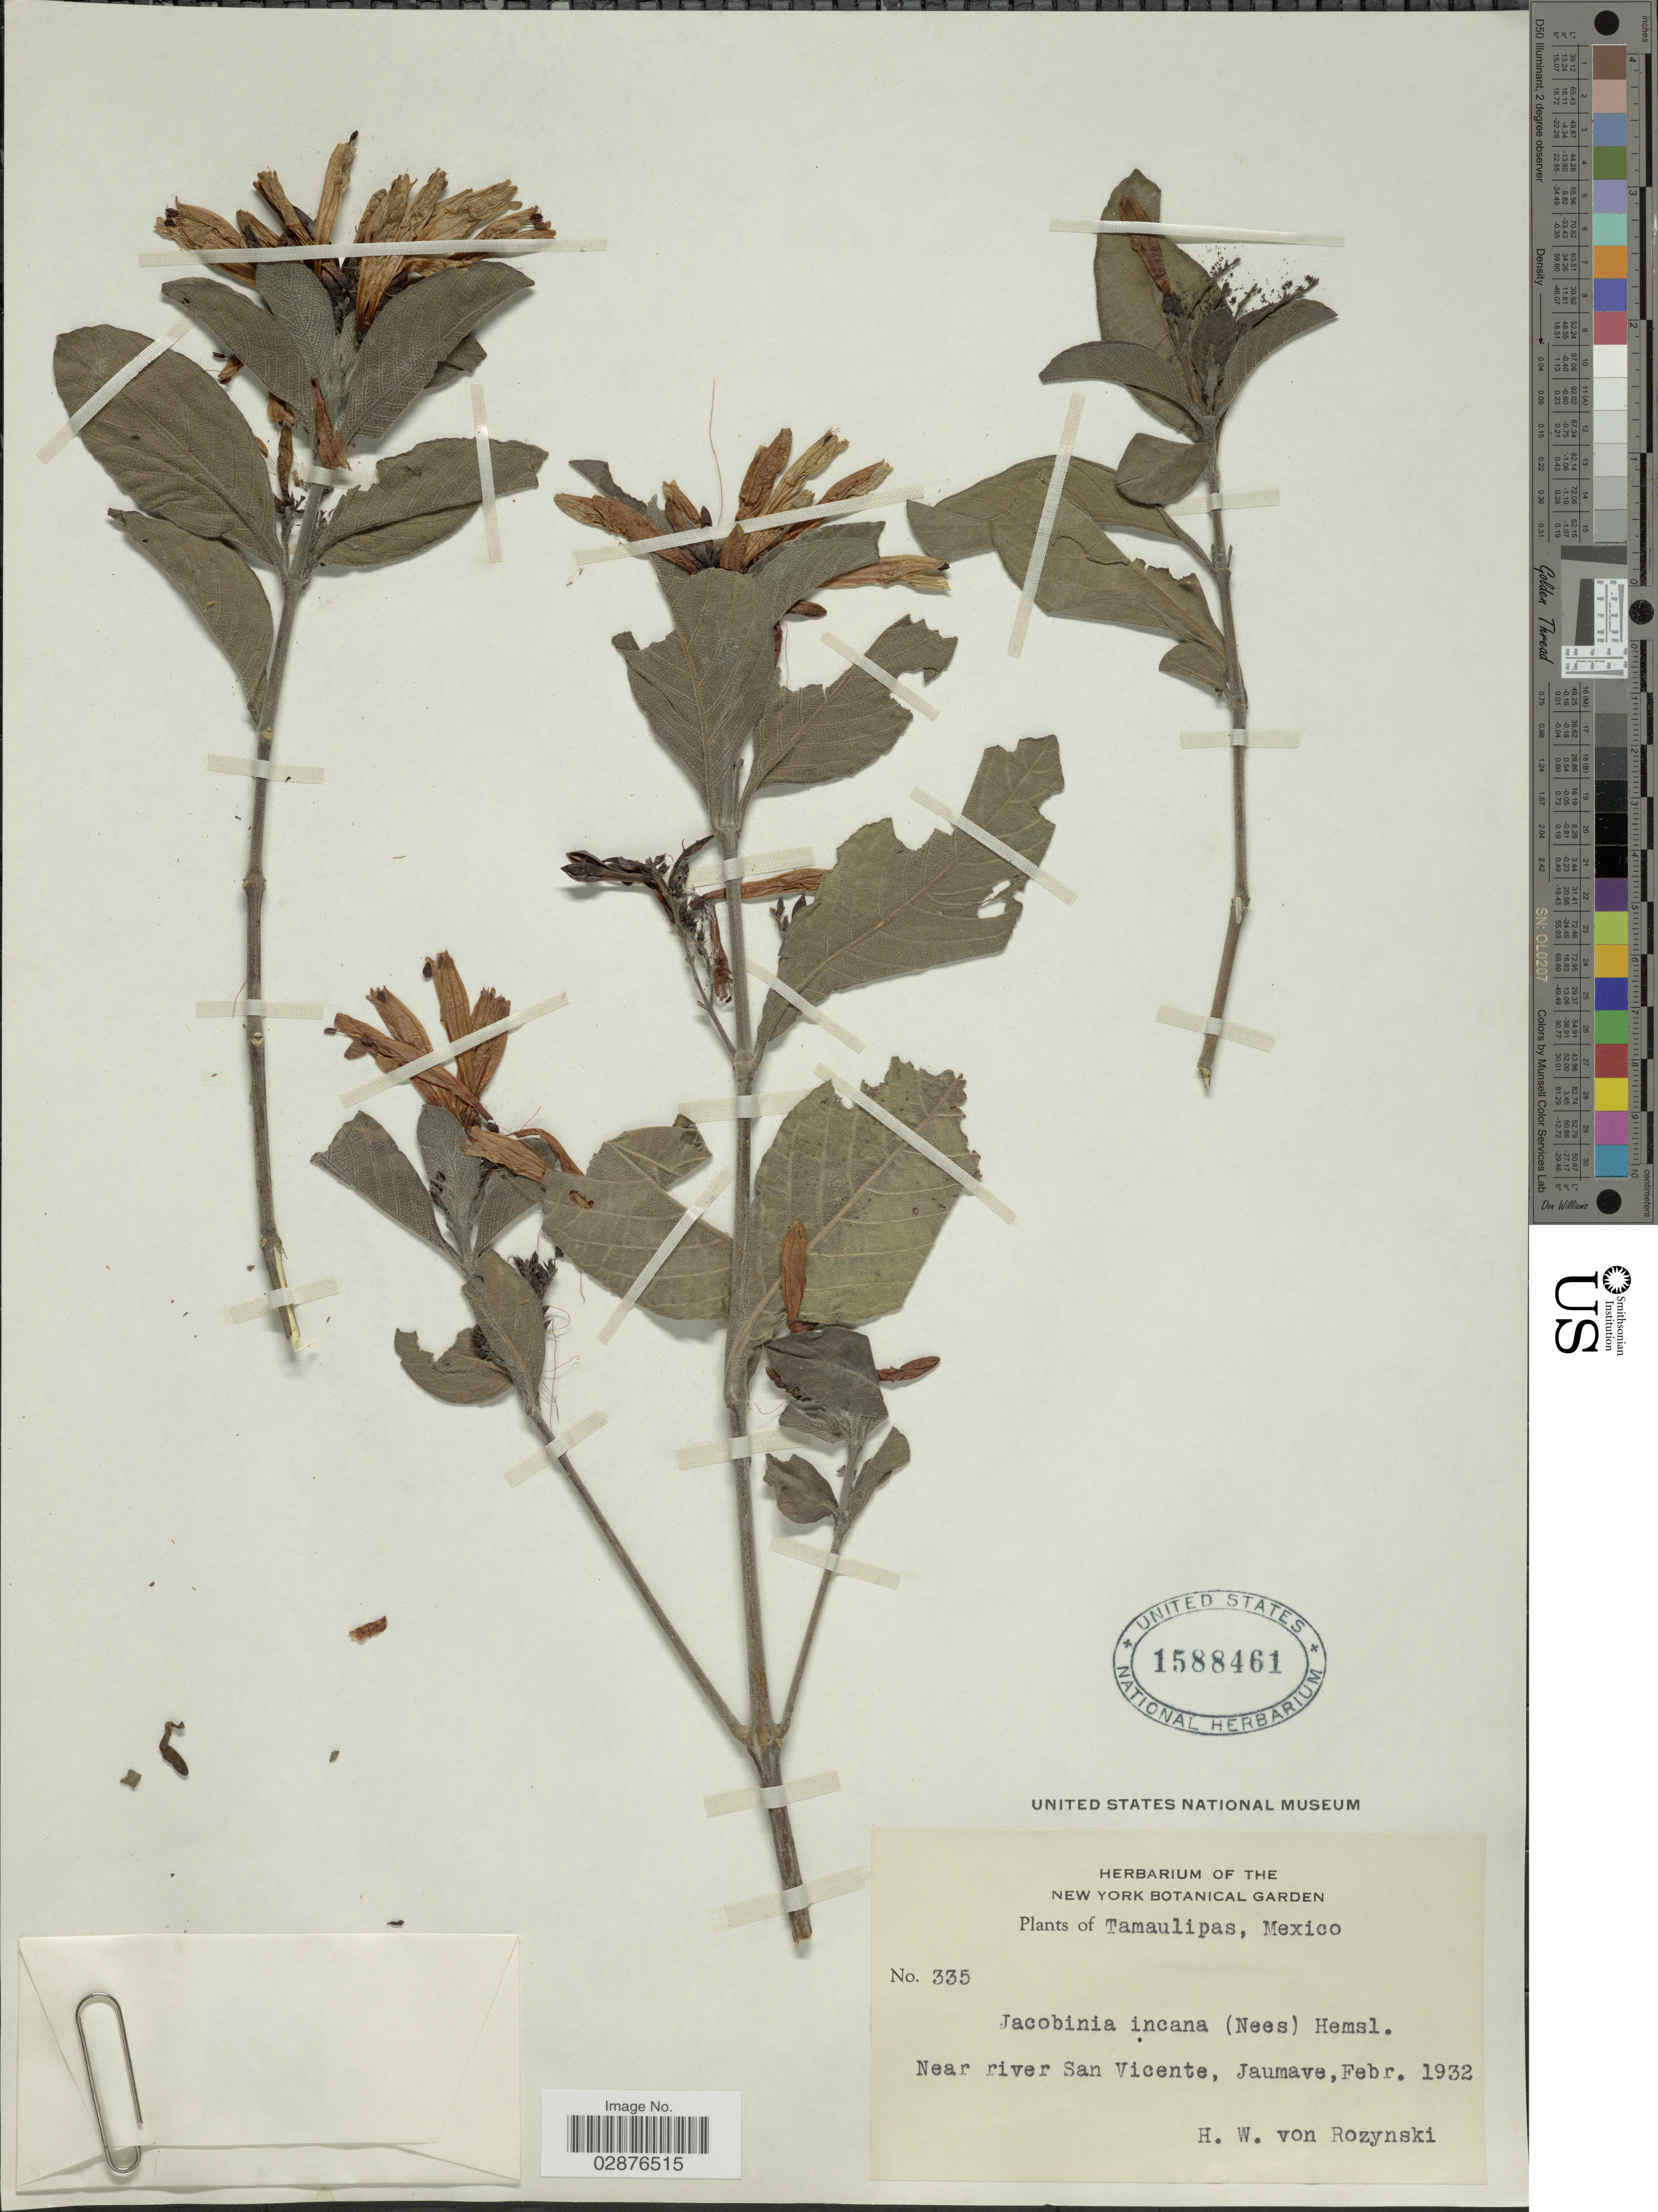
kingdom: Plantae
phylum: Tracheophyta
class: Magnoliopsida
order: Lamiales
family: Acanthaceae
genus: Justicia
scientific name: Justicia leonardii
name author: Wassh.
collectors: H. von Rozynski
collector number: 335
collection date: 1932-02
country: Mexico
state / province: Tamaulipas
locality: Near river San Vicente, Jaumave.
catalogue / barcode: US 1588461